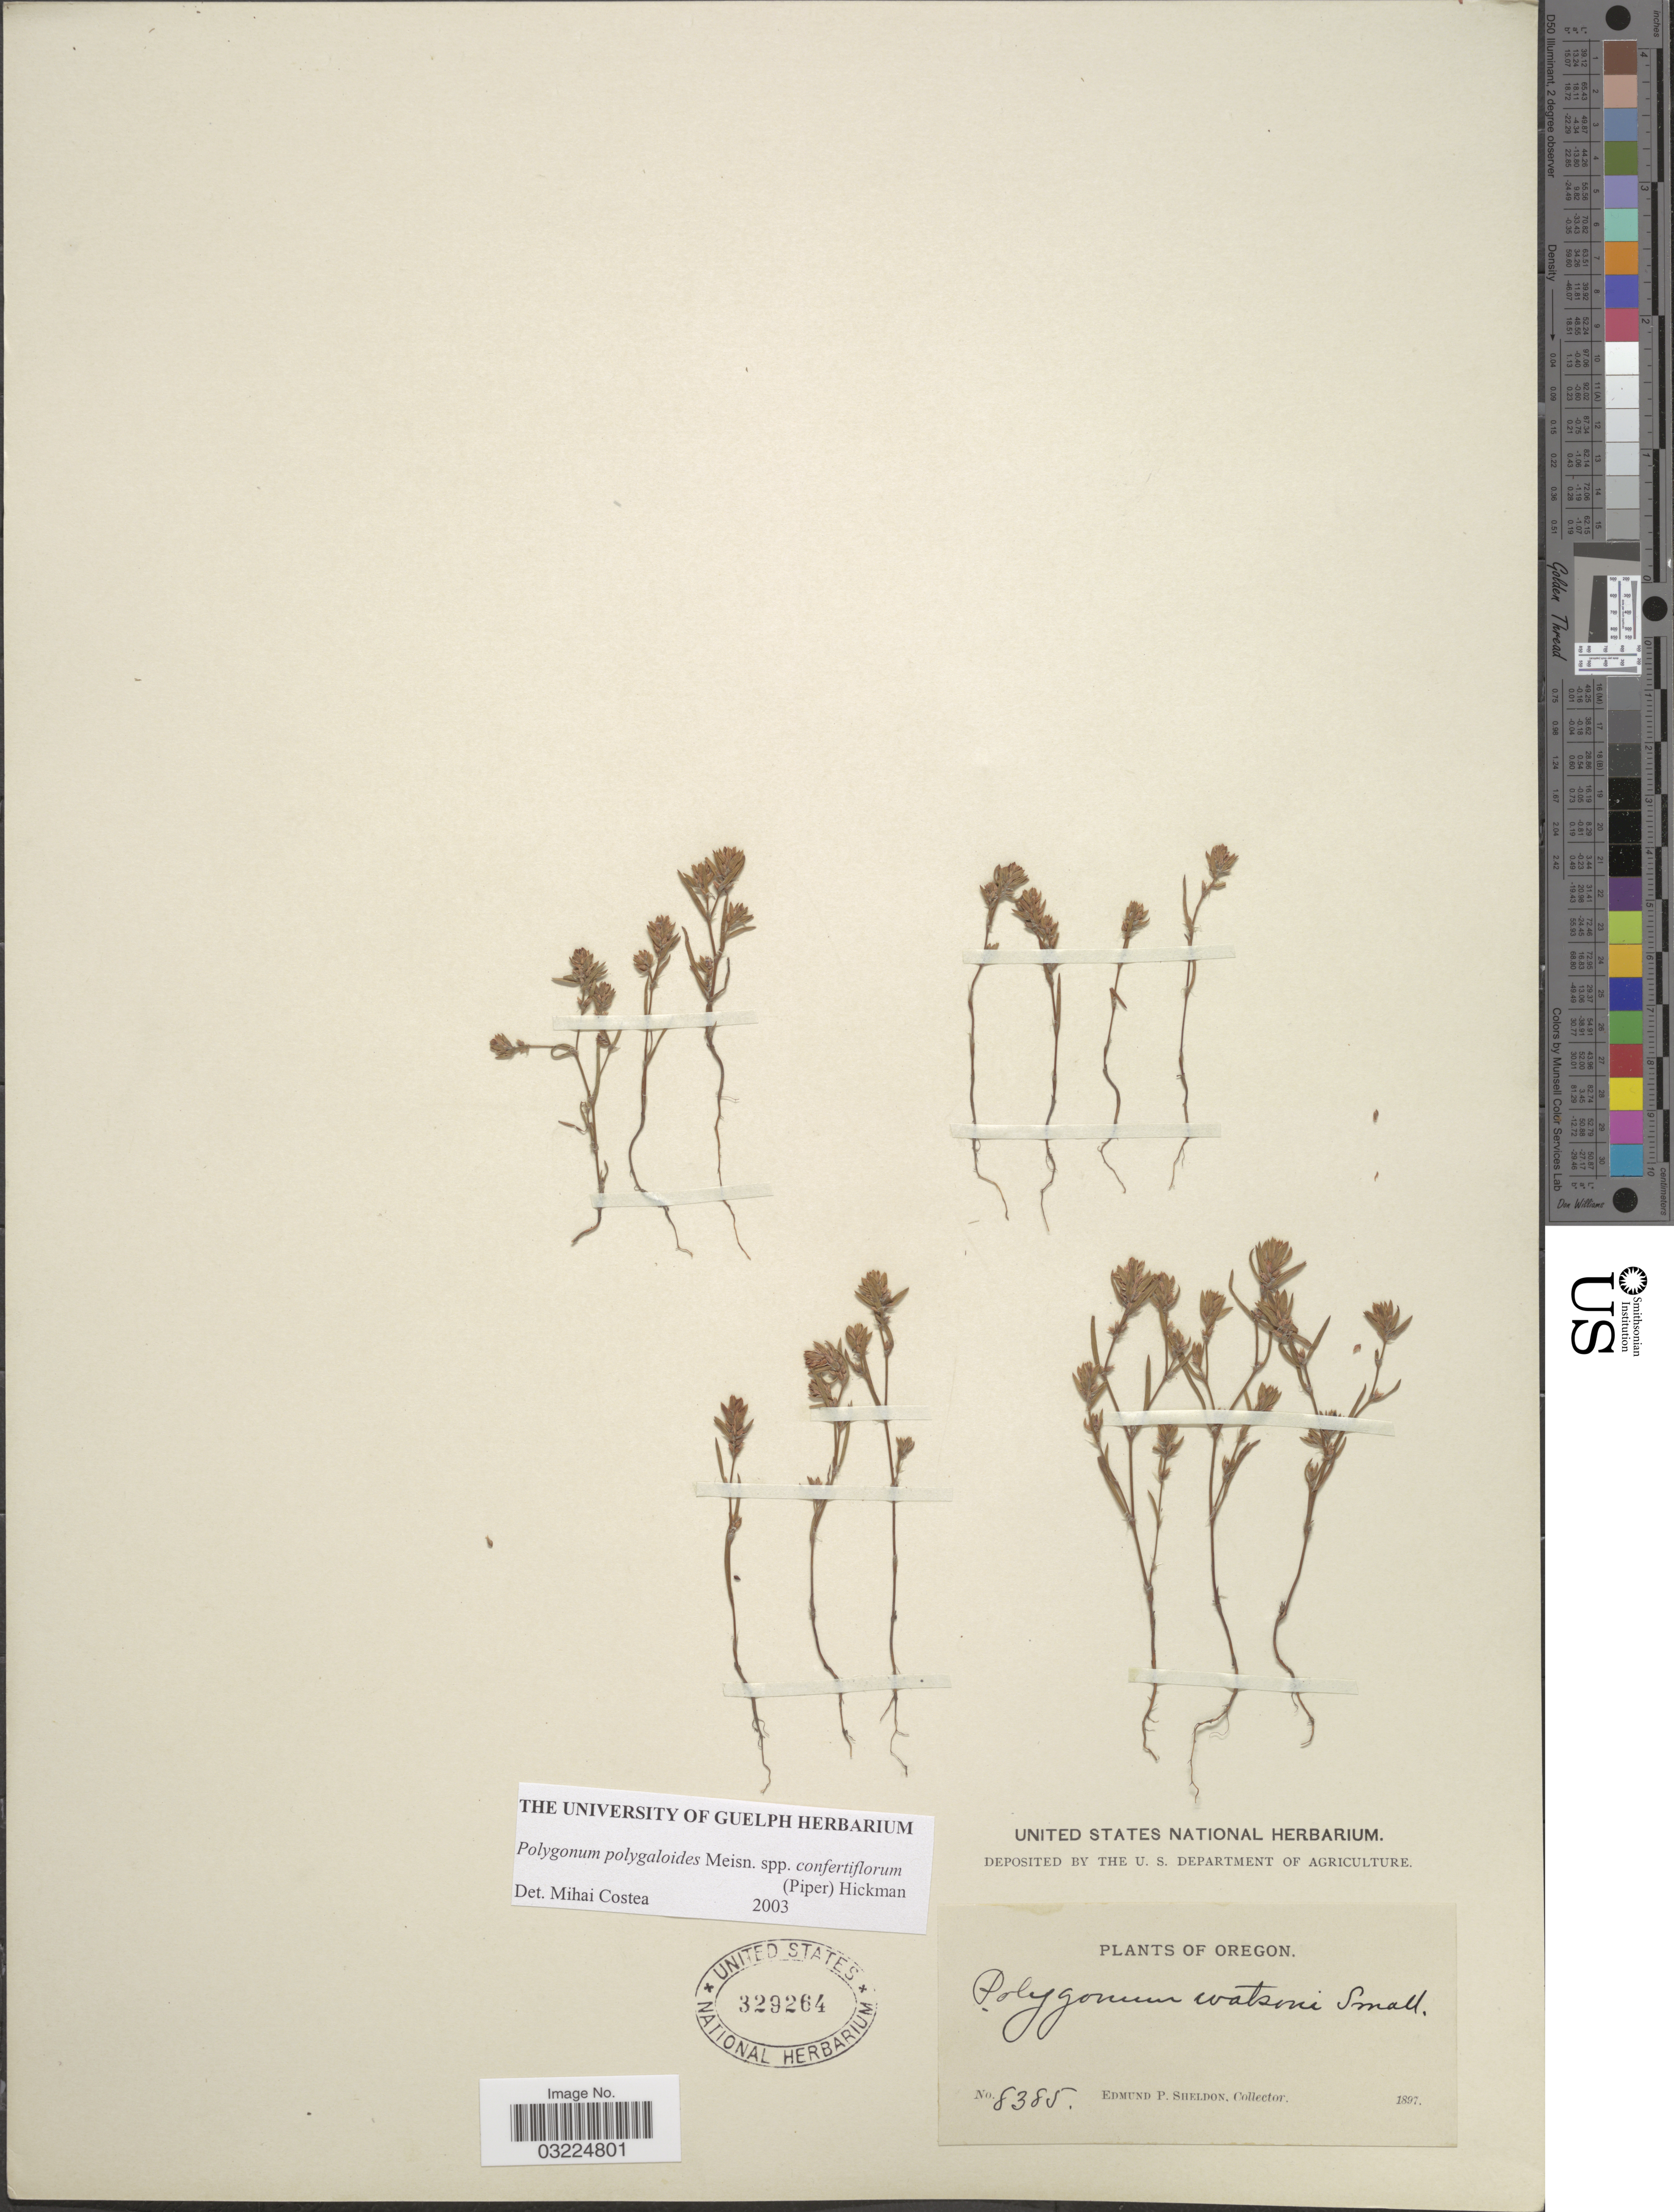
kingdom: Plantae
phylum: Tracheophyta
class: Magnoliopsida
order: Caryophyllales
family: Polygonaceae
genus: Polygonum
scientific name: Polygonum polygaloides subsp. confertiflorum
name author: (Nutt. ex Piper) Hickman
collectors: E. P. Sheldon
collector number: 8385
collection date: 1897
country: United States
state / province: Oregon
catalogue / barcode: US 329264